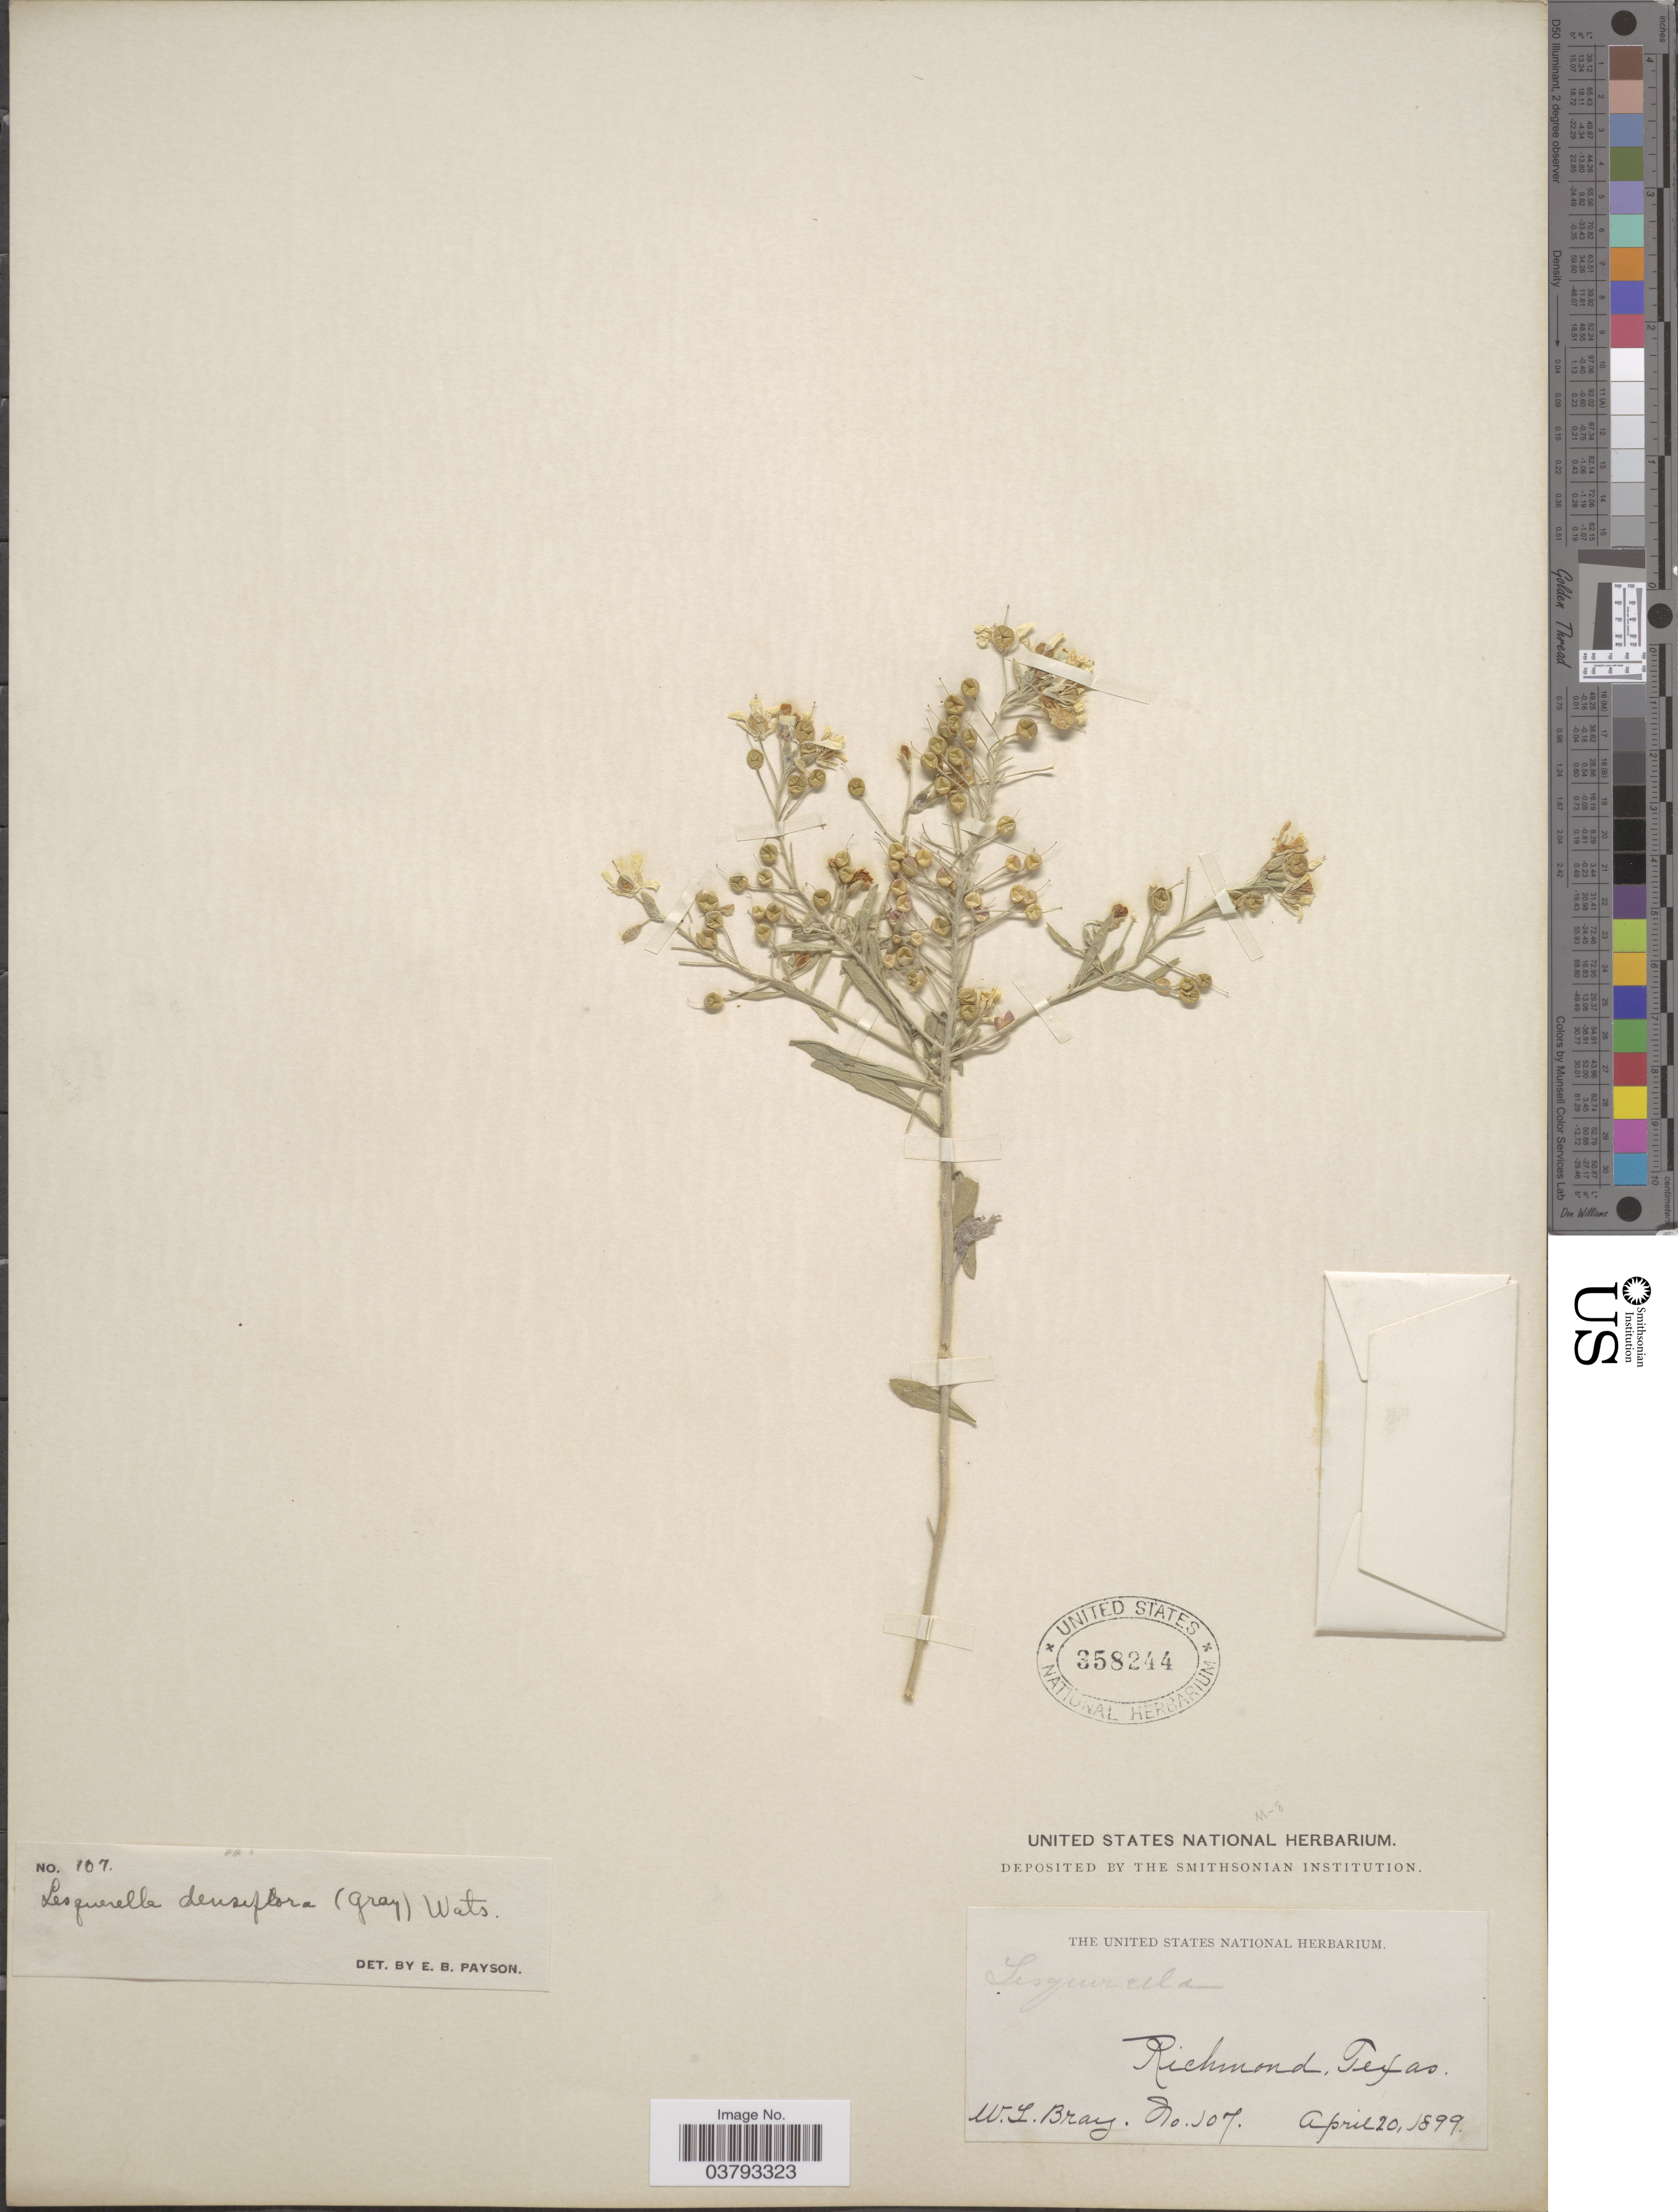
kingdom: Plantae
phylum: Tracheophyta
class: Magnoliopsida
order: Brassicales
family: Brassicaceae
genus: Lesquerella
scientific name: Lesquerella densiflora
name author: (A. Gray) S. Watson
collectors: W. L. Bray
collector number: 107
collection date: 1899-04-20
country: United States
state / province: Texas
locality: Richmond.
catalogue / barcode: US 358244